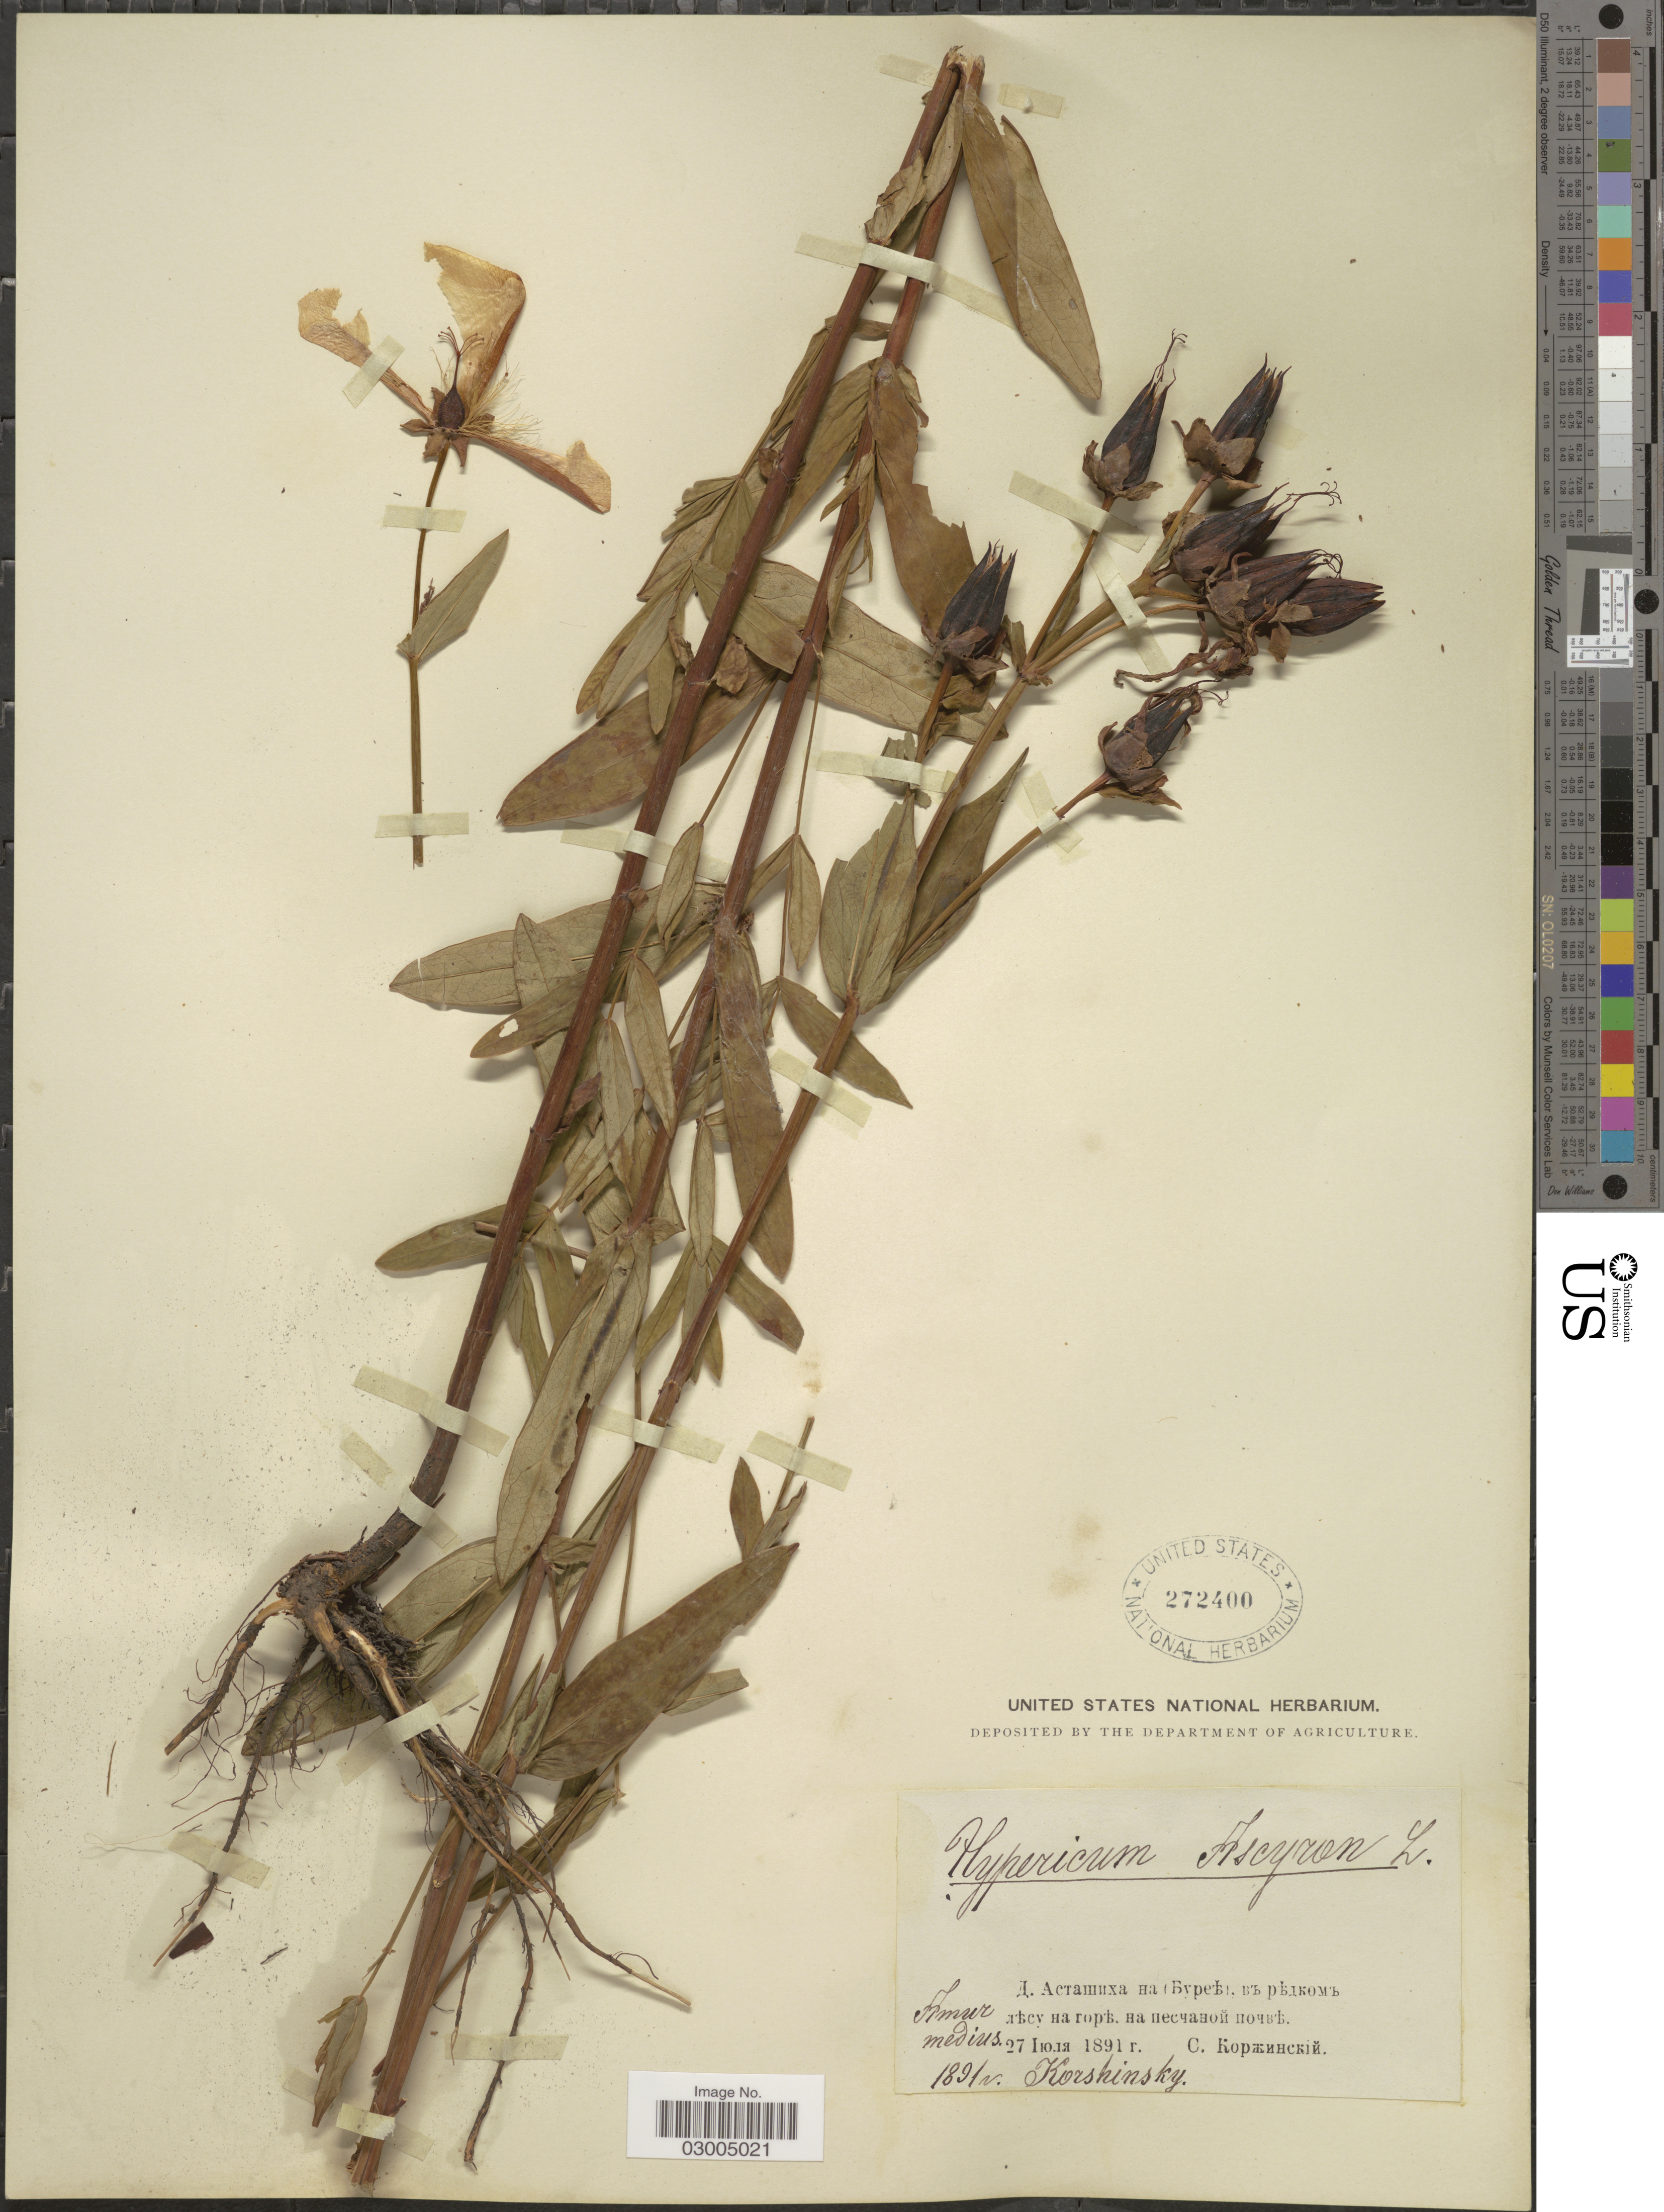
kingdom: Plantae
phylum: Tracheophyta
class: Magnoliopsida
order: Malpighiales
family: Hypericaceae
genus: Hypericum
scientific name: Hypericum ascyron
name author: L.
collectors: Korshinsky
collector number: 189v*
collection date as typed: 27 X 1891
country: Russian Federation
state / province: Amur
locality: Amur medius.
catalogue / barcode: US 272400